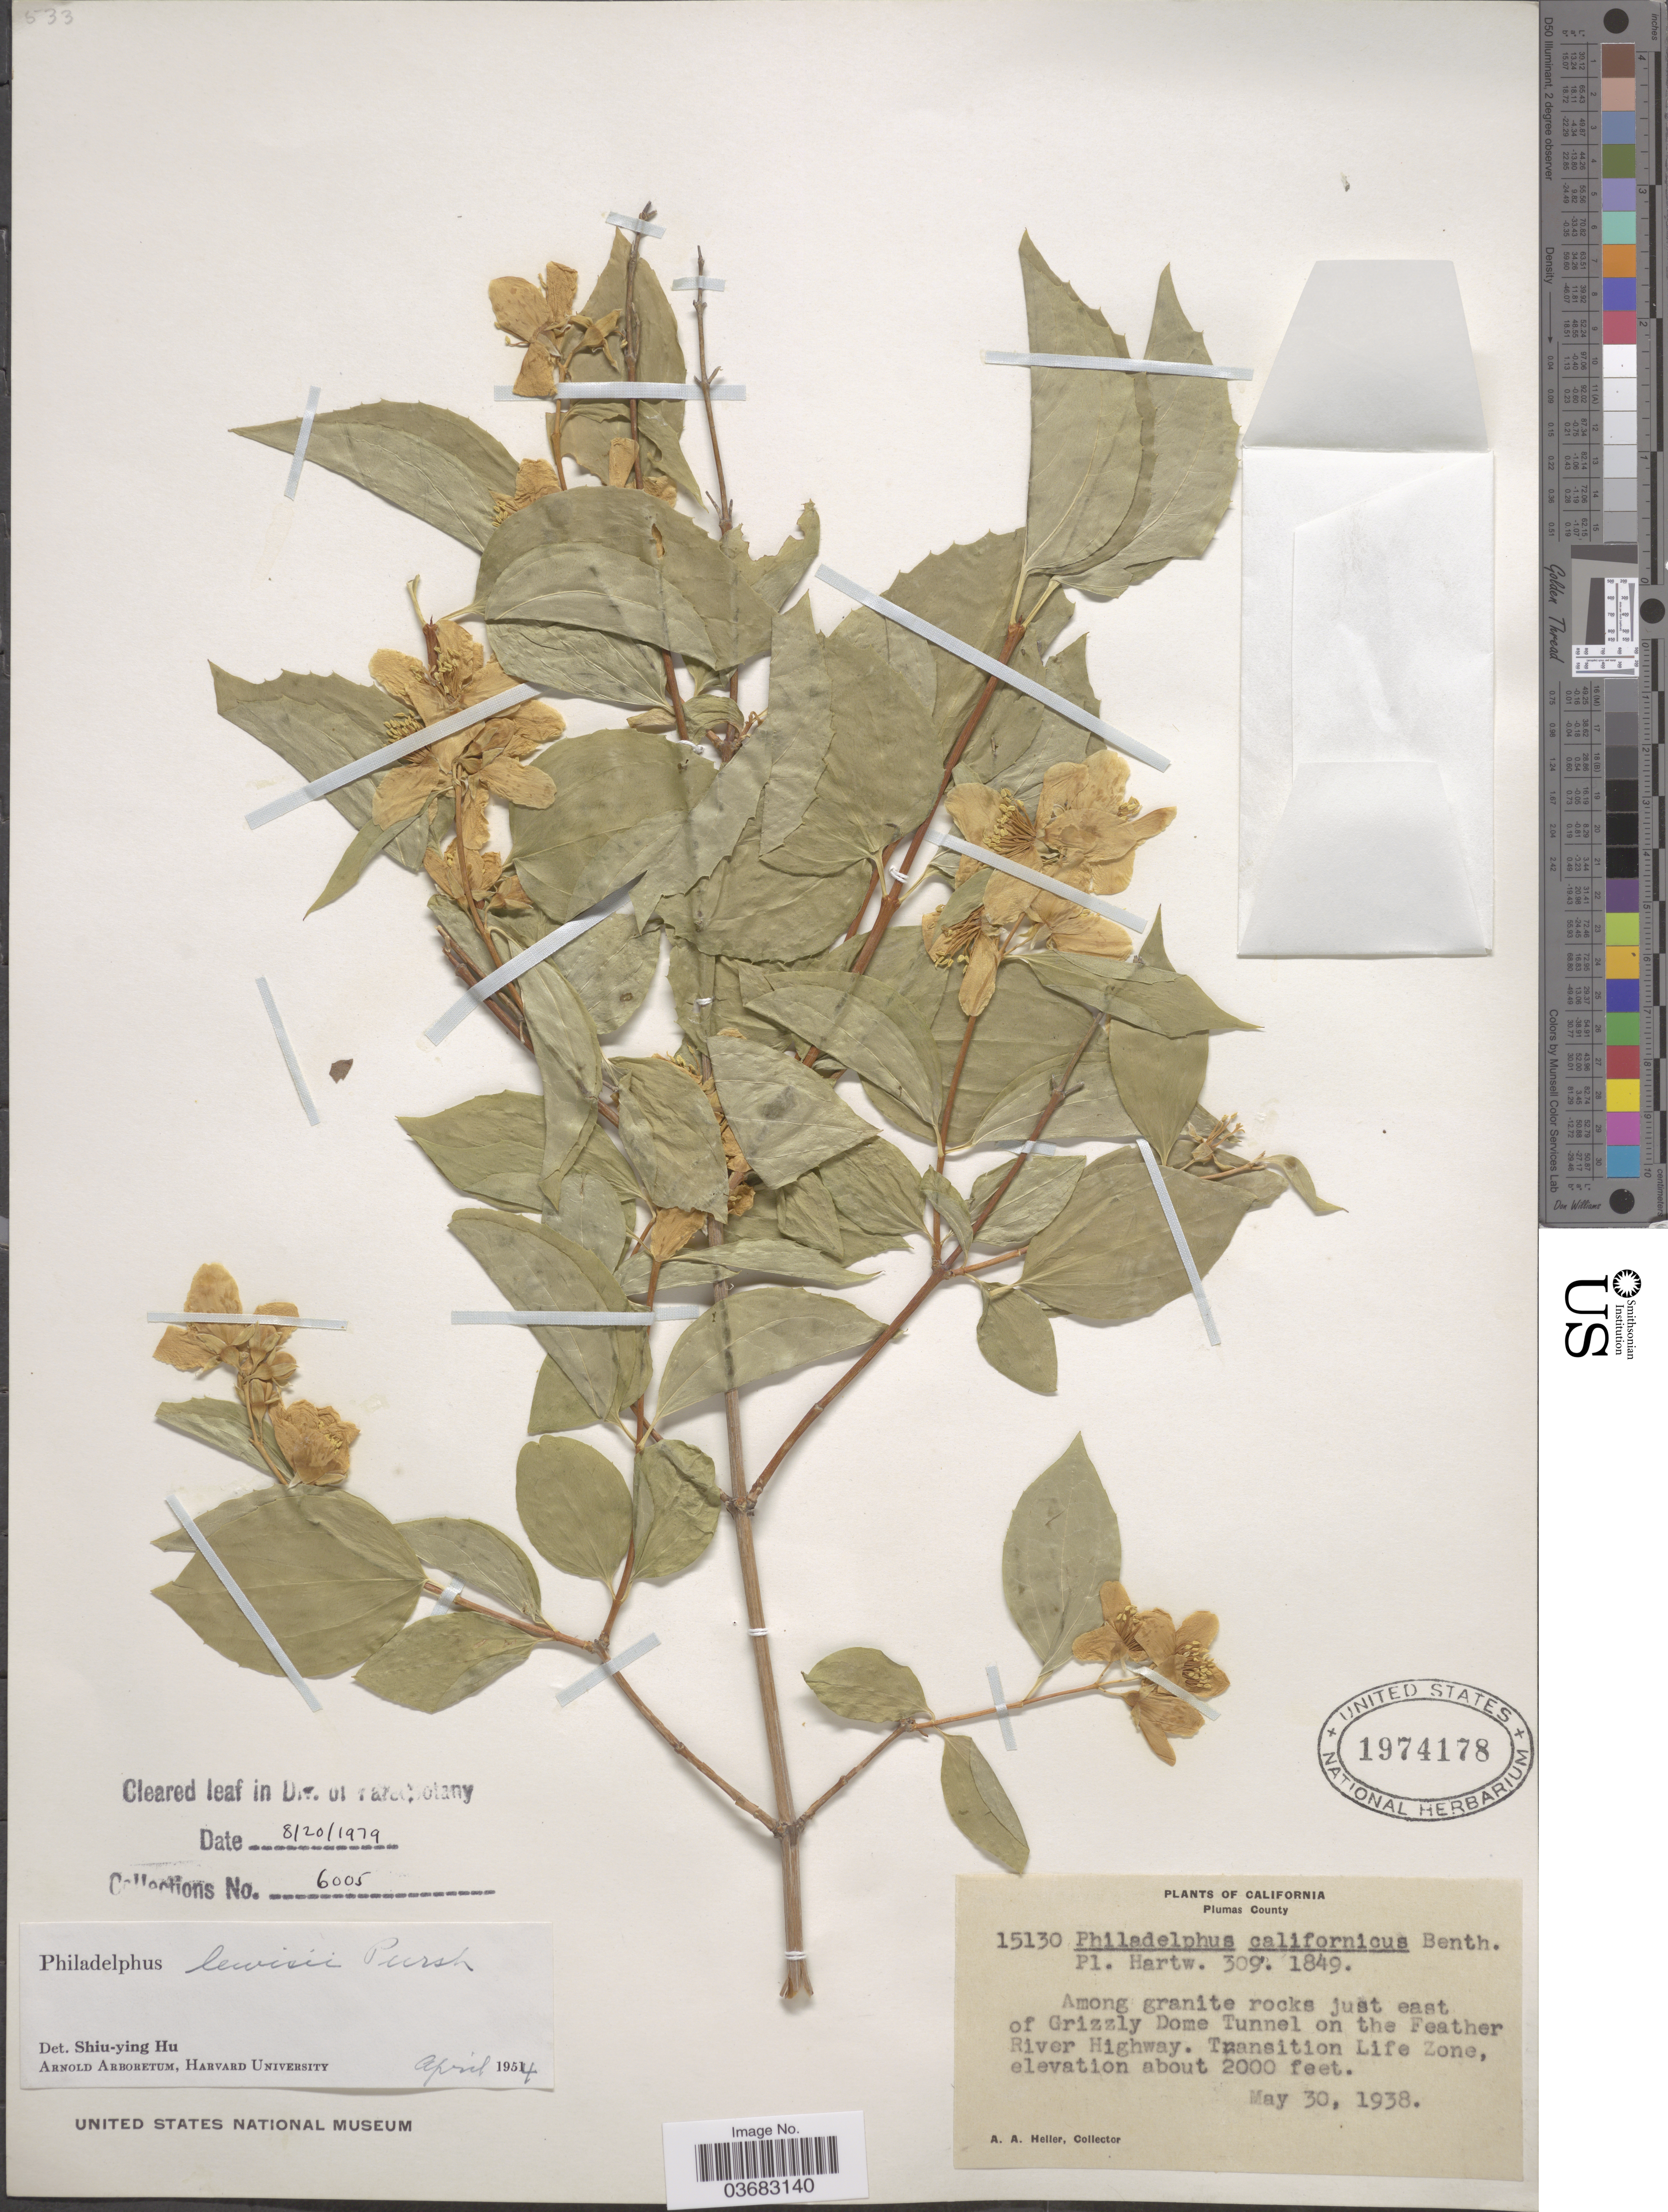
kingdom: Plantae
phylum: Tracheophyta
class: Magnoliopsida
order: Cornales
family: Hydrangeaceae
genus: Philadelphus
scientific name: Philadelphus lewisii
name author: Pursh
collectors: A. A. Heller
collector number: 15130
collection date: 1938-05-30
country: United States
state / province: California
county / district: Plumas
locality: Plumas County. Among granite rocks just east of Grizzly Dome Tunnel on the Feather River Highway. Transition Life Zone.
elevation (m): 610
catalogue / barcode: US 1974178